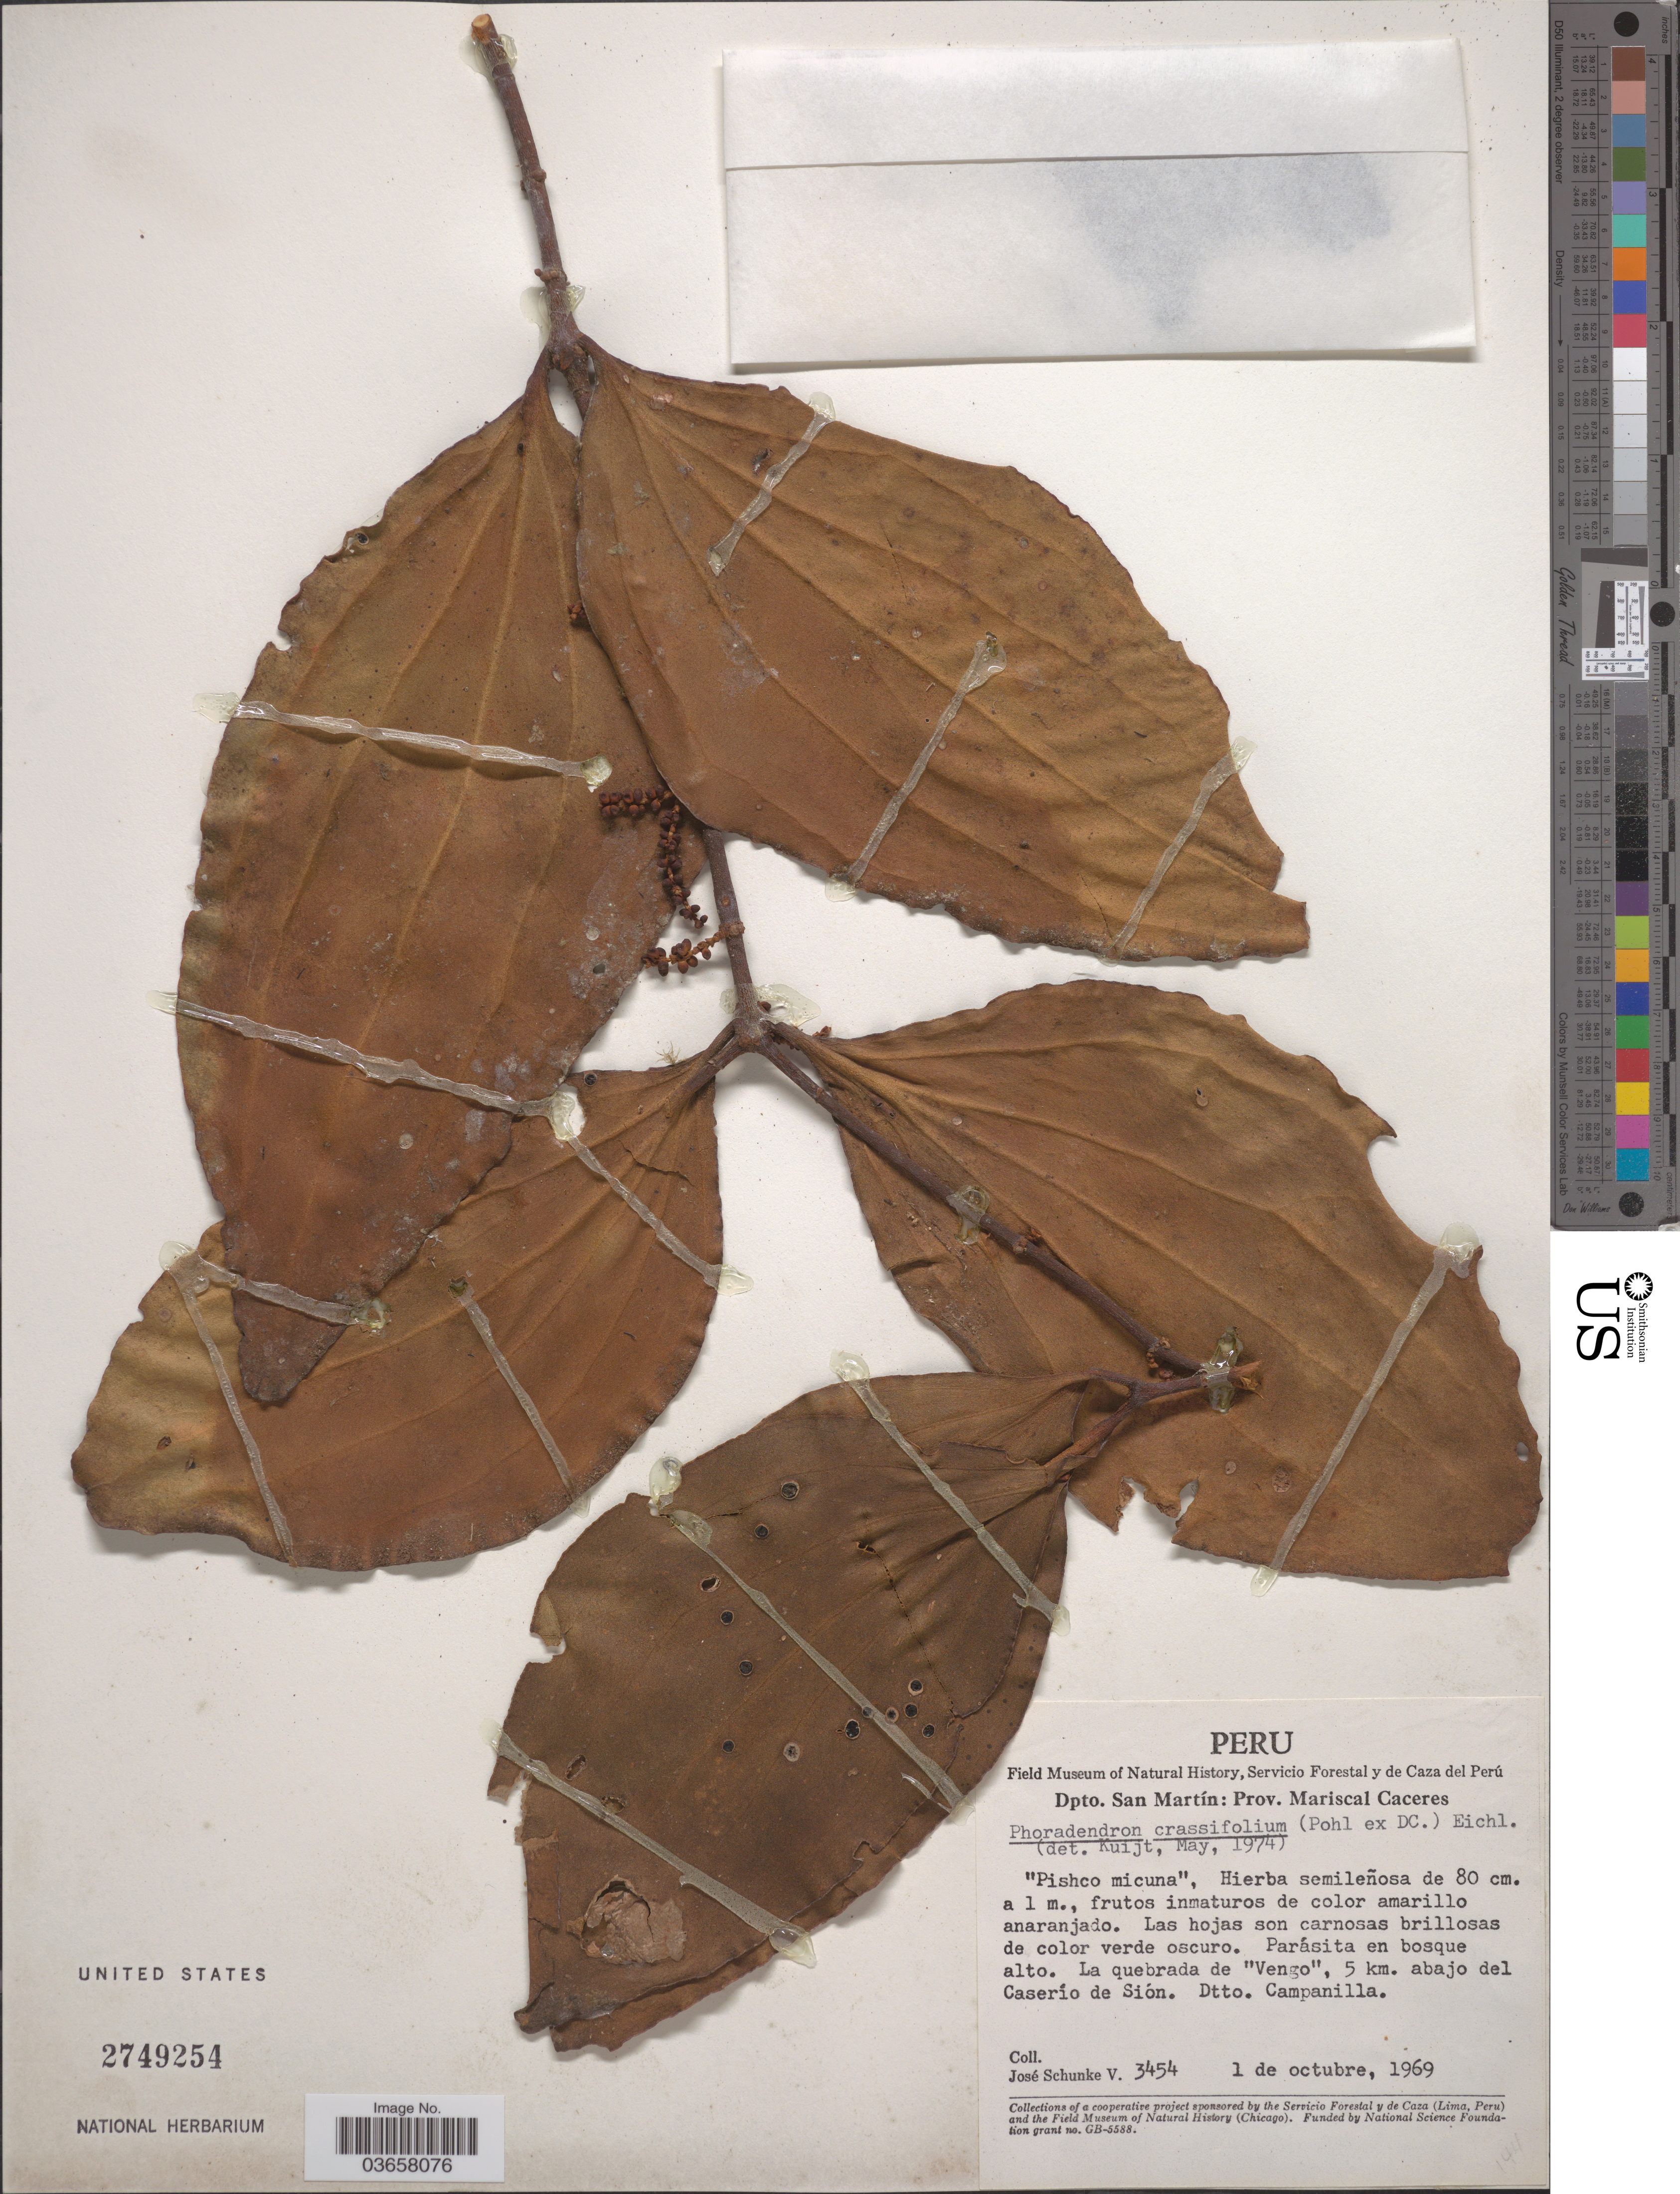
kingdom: Plantae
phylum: Tracheophyta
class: Magnoliopsida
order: Santalales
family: Viscaceae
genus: Phoradendron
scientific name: Phoradendron crassifolium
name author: (Pohl ex DC.) Eichler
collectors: J. Schunke Vigo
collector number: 3454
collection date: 1969-10-01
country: Peru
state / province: San Martín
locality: Dpto. San Martín: Prov. Mariscal Caceres. La quebrada de "Vengo", 5 km. abajo del Caserío de Sión. Dtto. Campanilla.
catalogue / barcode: US 2749254